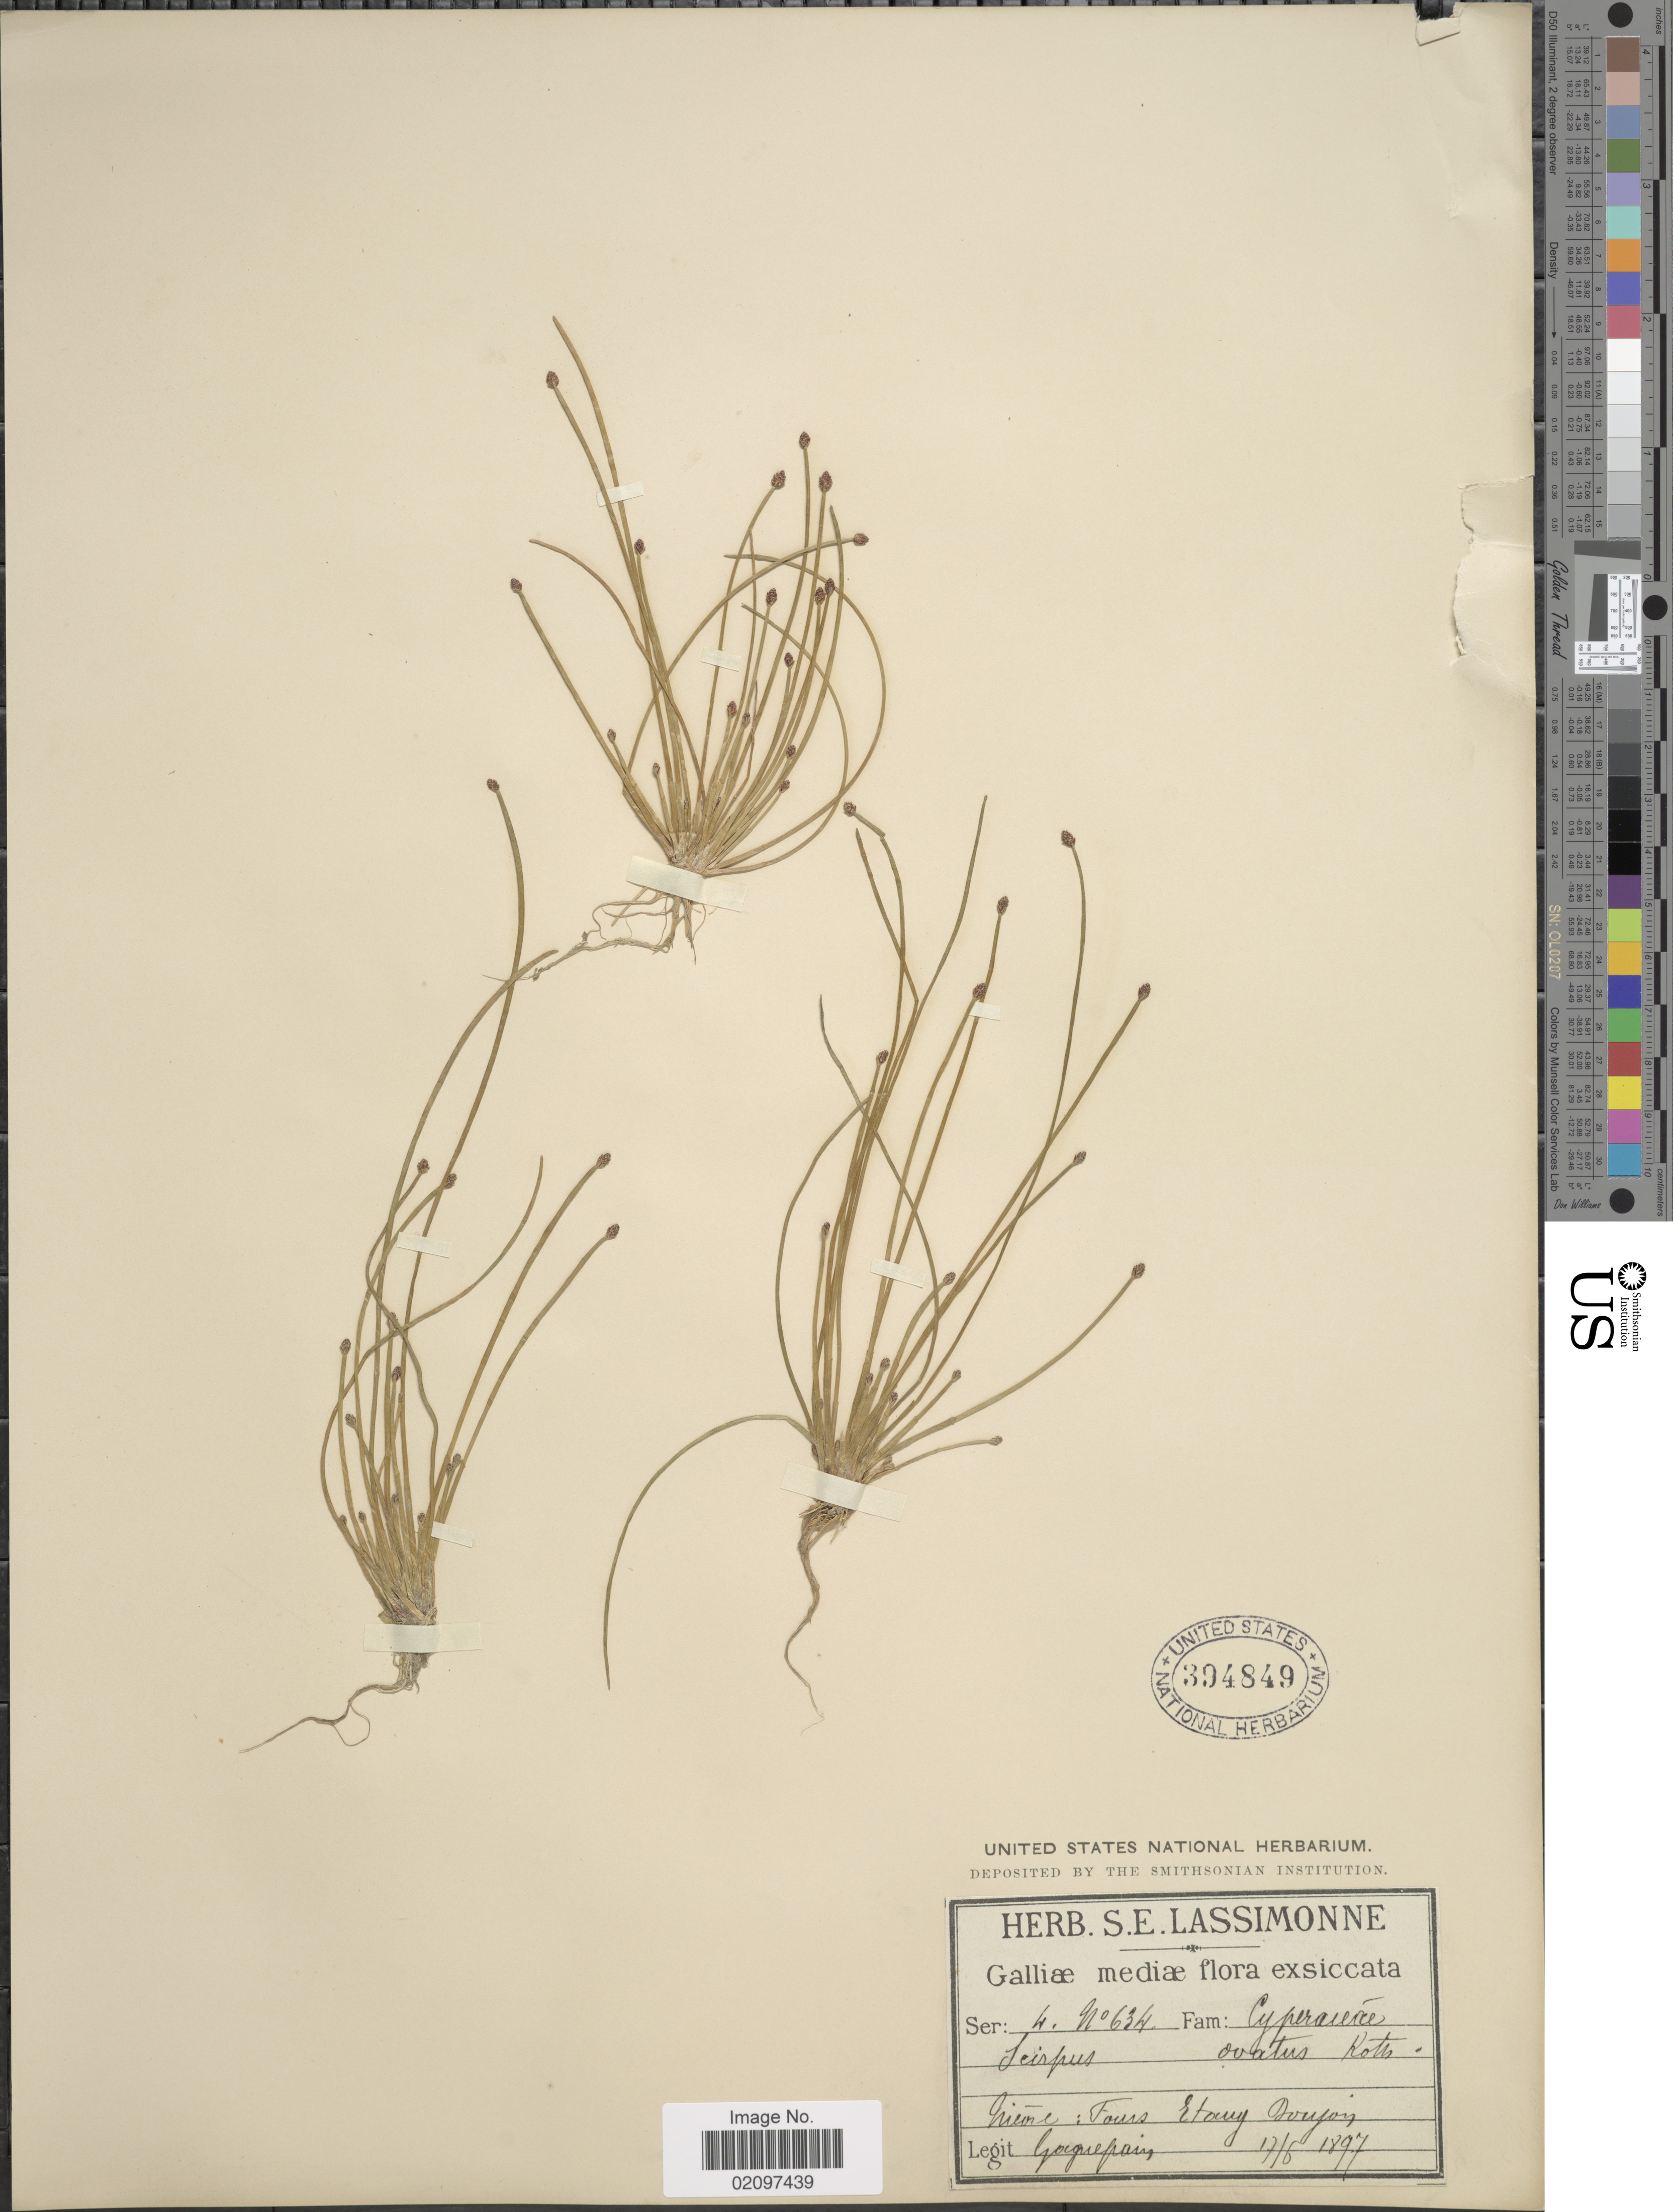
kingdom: Plantae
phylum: Tracheophyta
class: Liliopsida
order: Poales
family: Cyperaceae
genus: Eleocharis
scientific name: Eleocharis ovata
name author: (Roth) Roem. & Schult.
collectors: Gaguepain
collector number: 634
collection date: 1897-06-17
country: France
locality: Galliae mediae. Mieone [interpreted]: Fours Etang Boujon [interpreted]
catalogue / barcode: US 394849